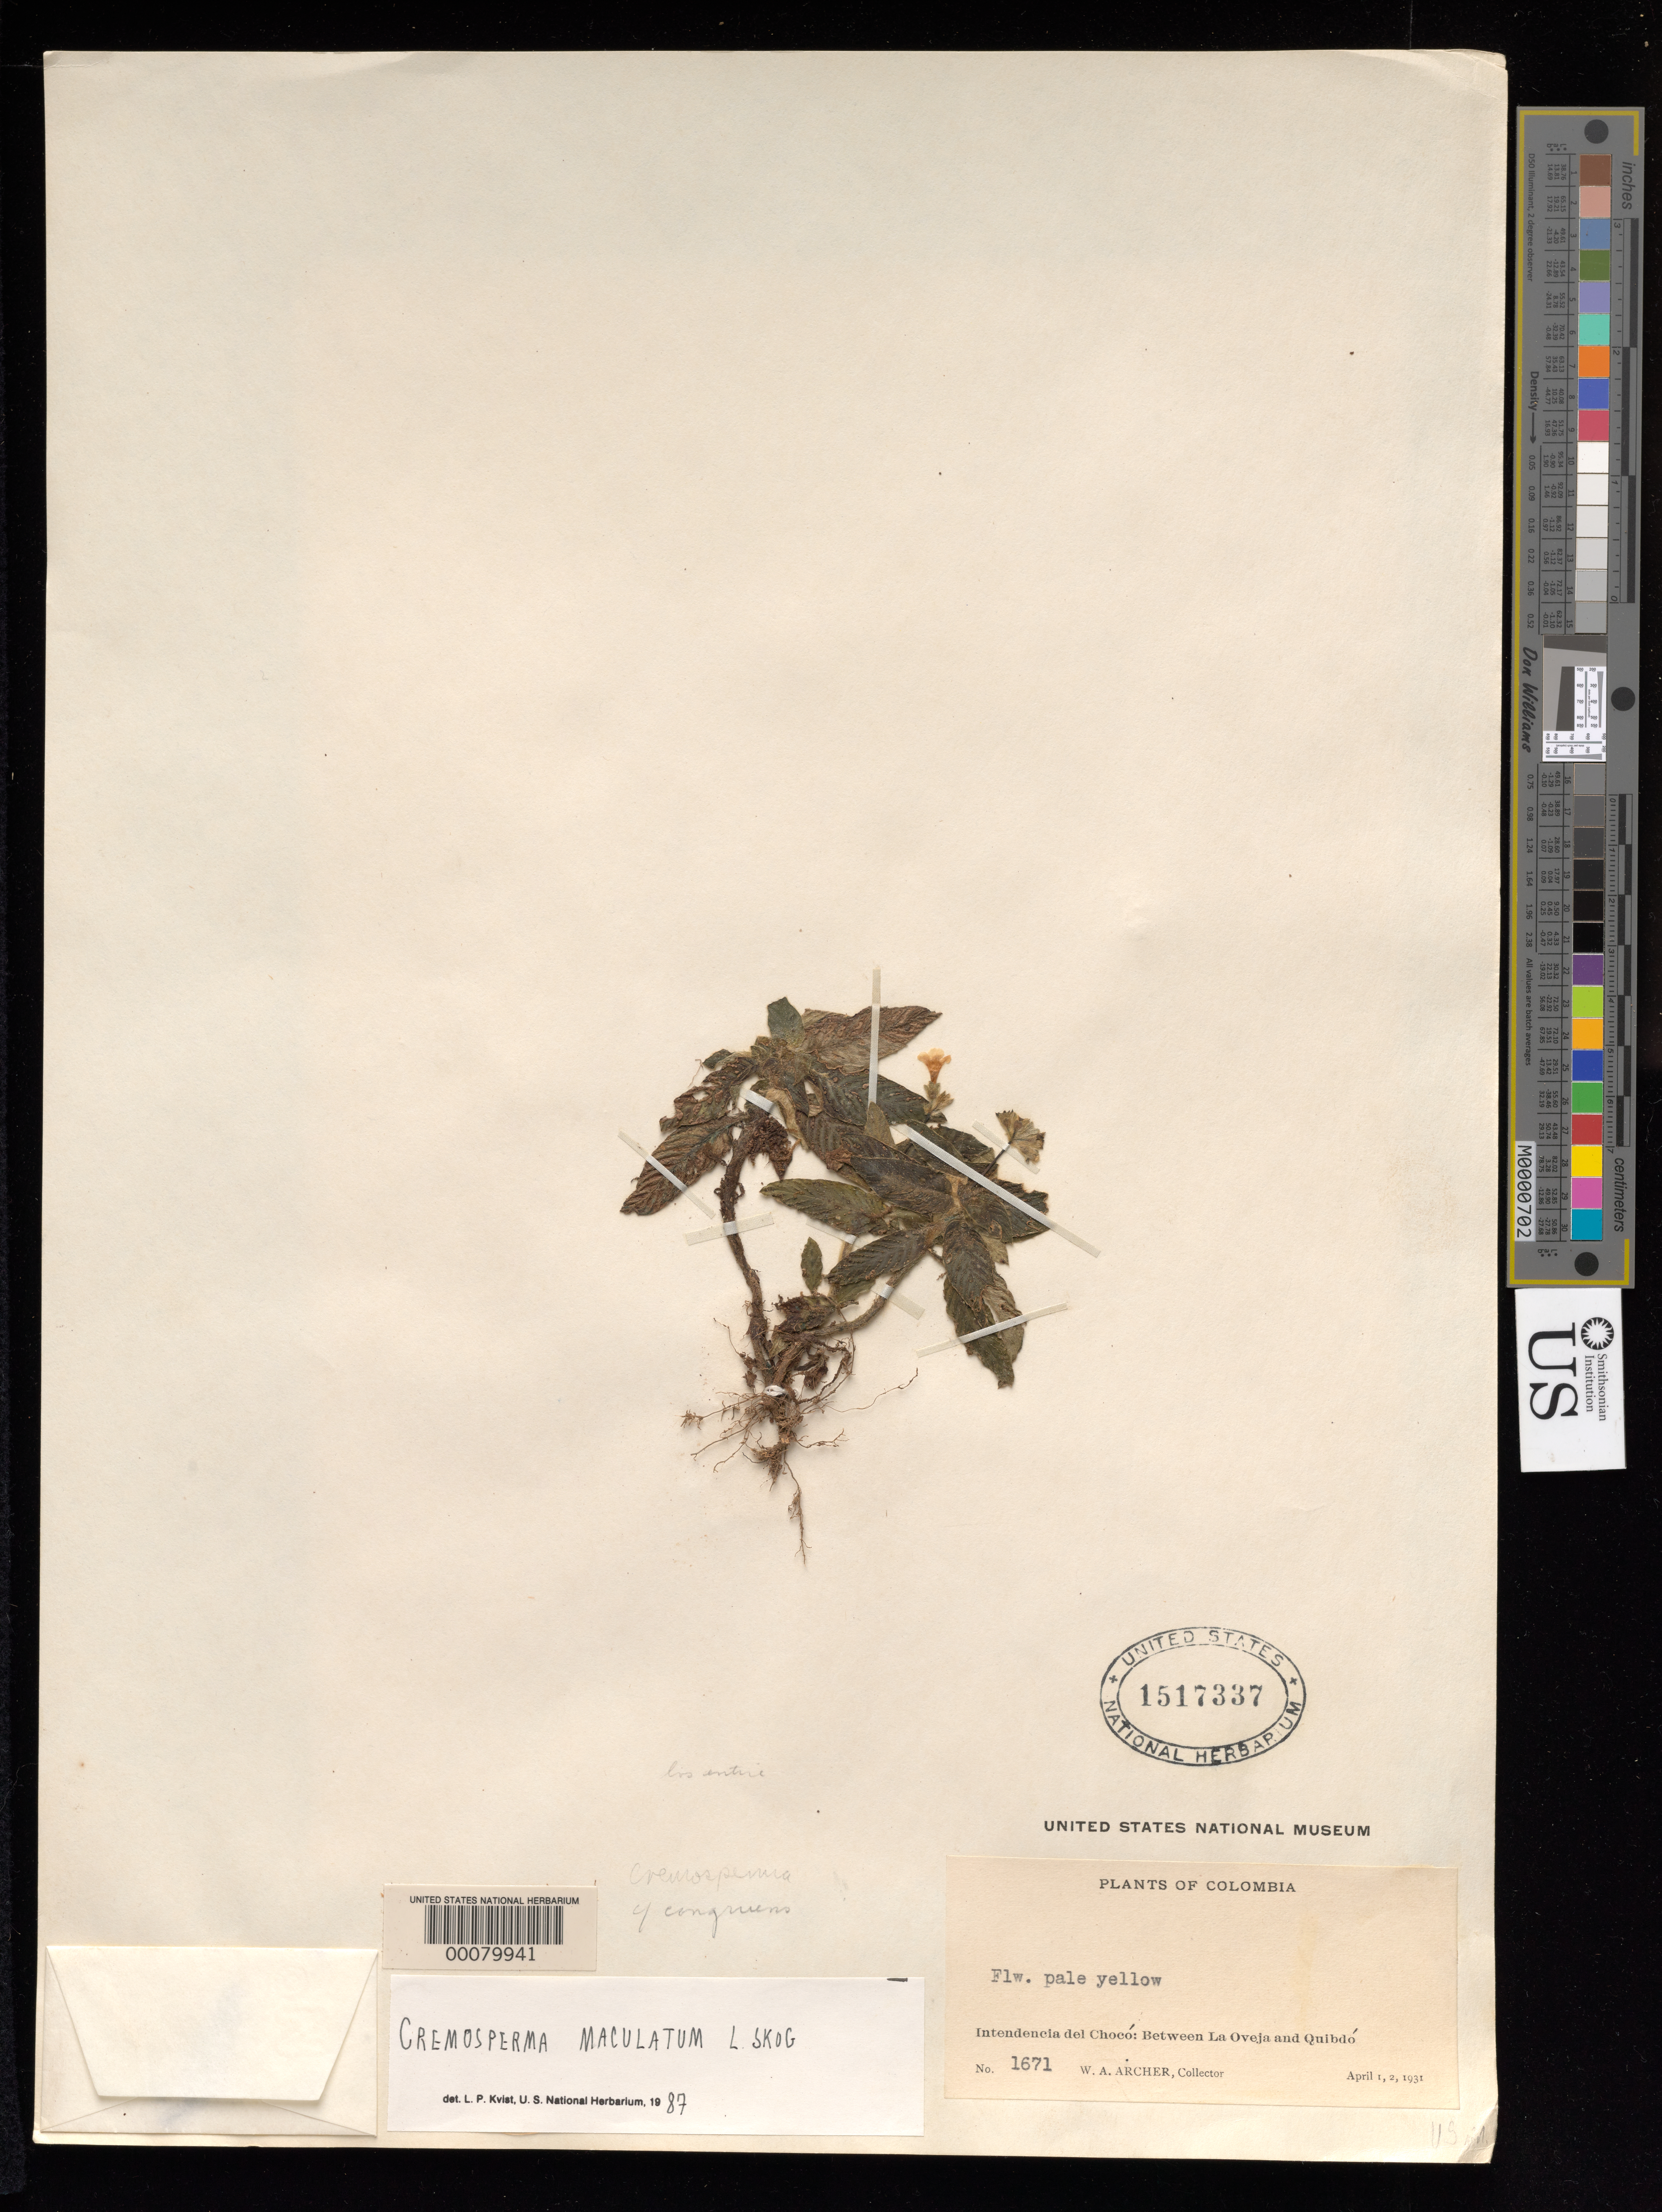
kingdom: Plantae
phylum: Tracheophyta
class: Magnoliopsida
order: Lamiales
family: Gesneriaceae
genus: Cremosperma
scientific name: Cremosperma maculatum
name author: L.E. Skog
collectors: A. W. Archer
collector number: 1671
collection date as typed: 1-2 Apr 1931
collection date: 1931-04-01/1931-04-02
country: Colombia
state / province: Chocó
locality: Between La Oveja and Quibdo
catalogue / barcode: US 1517337